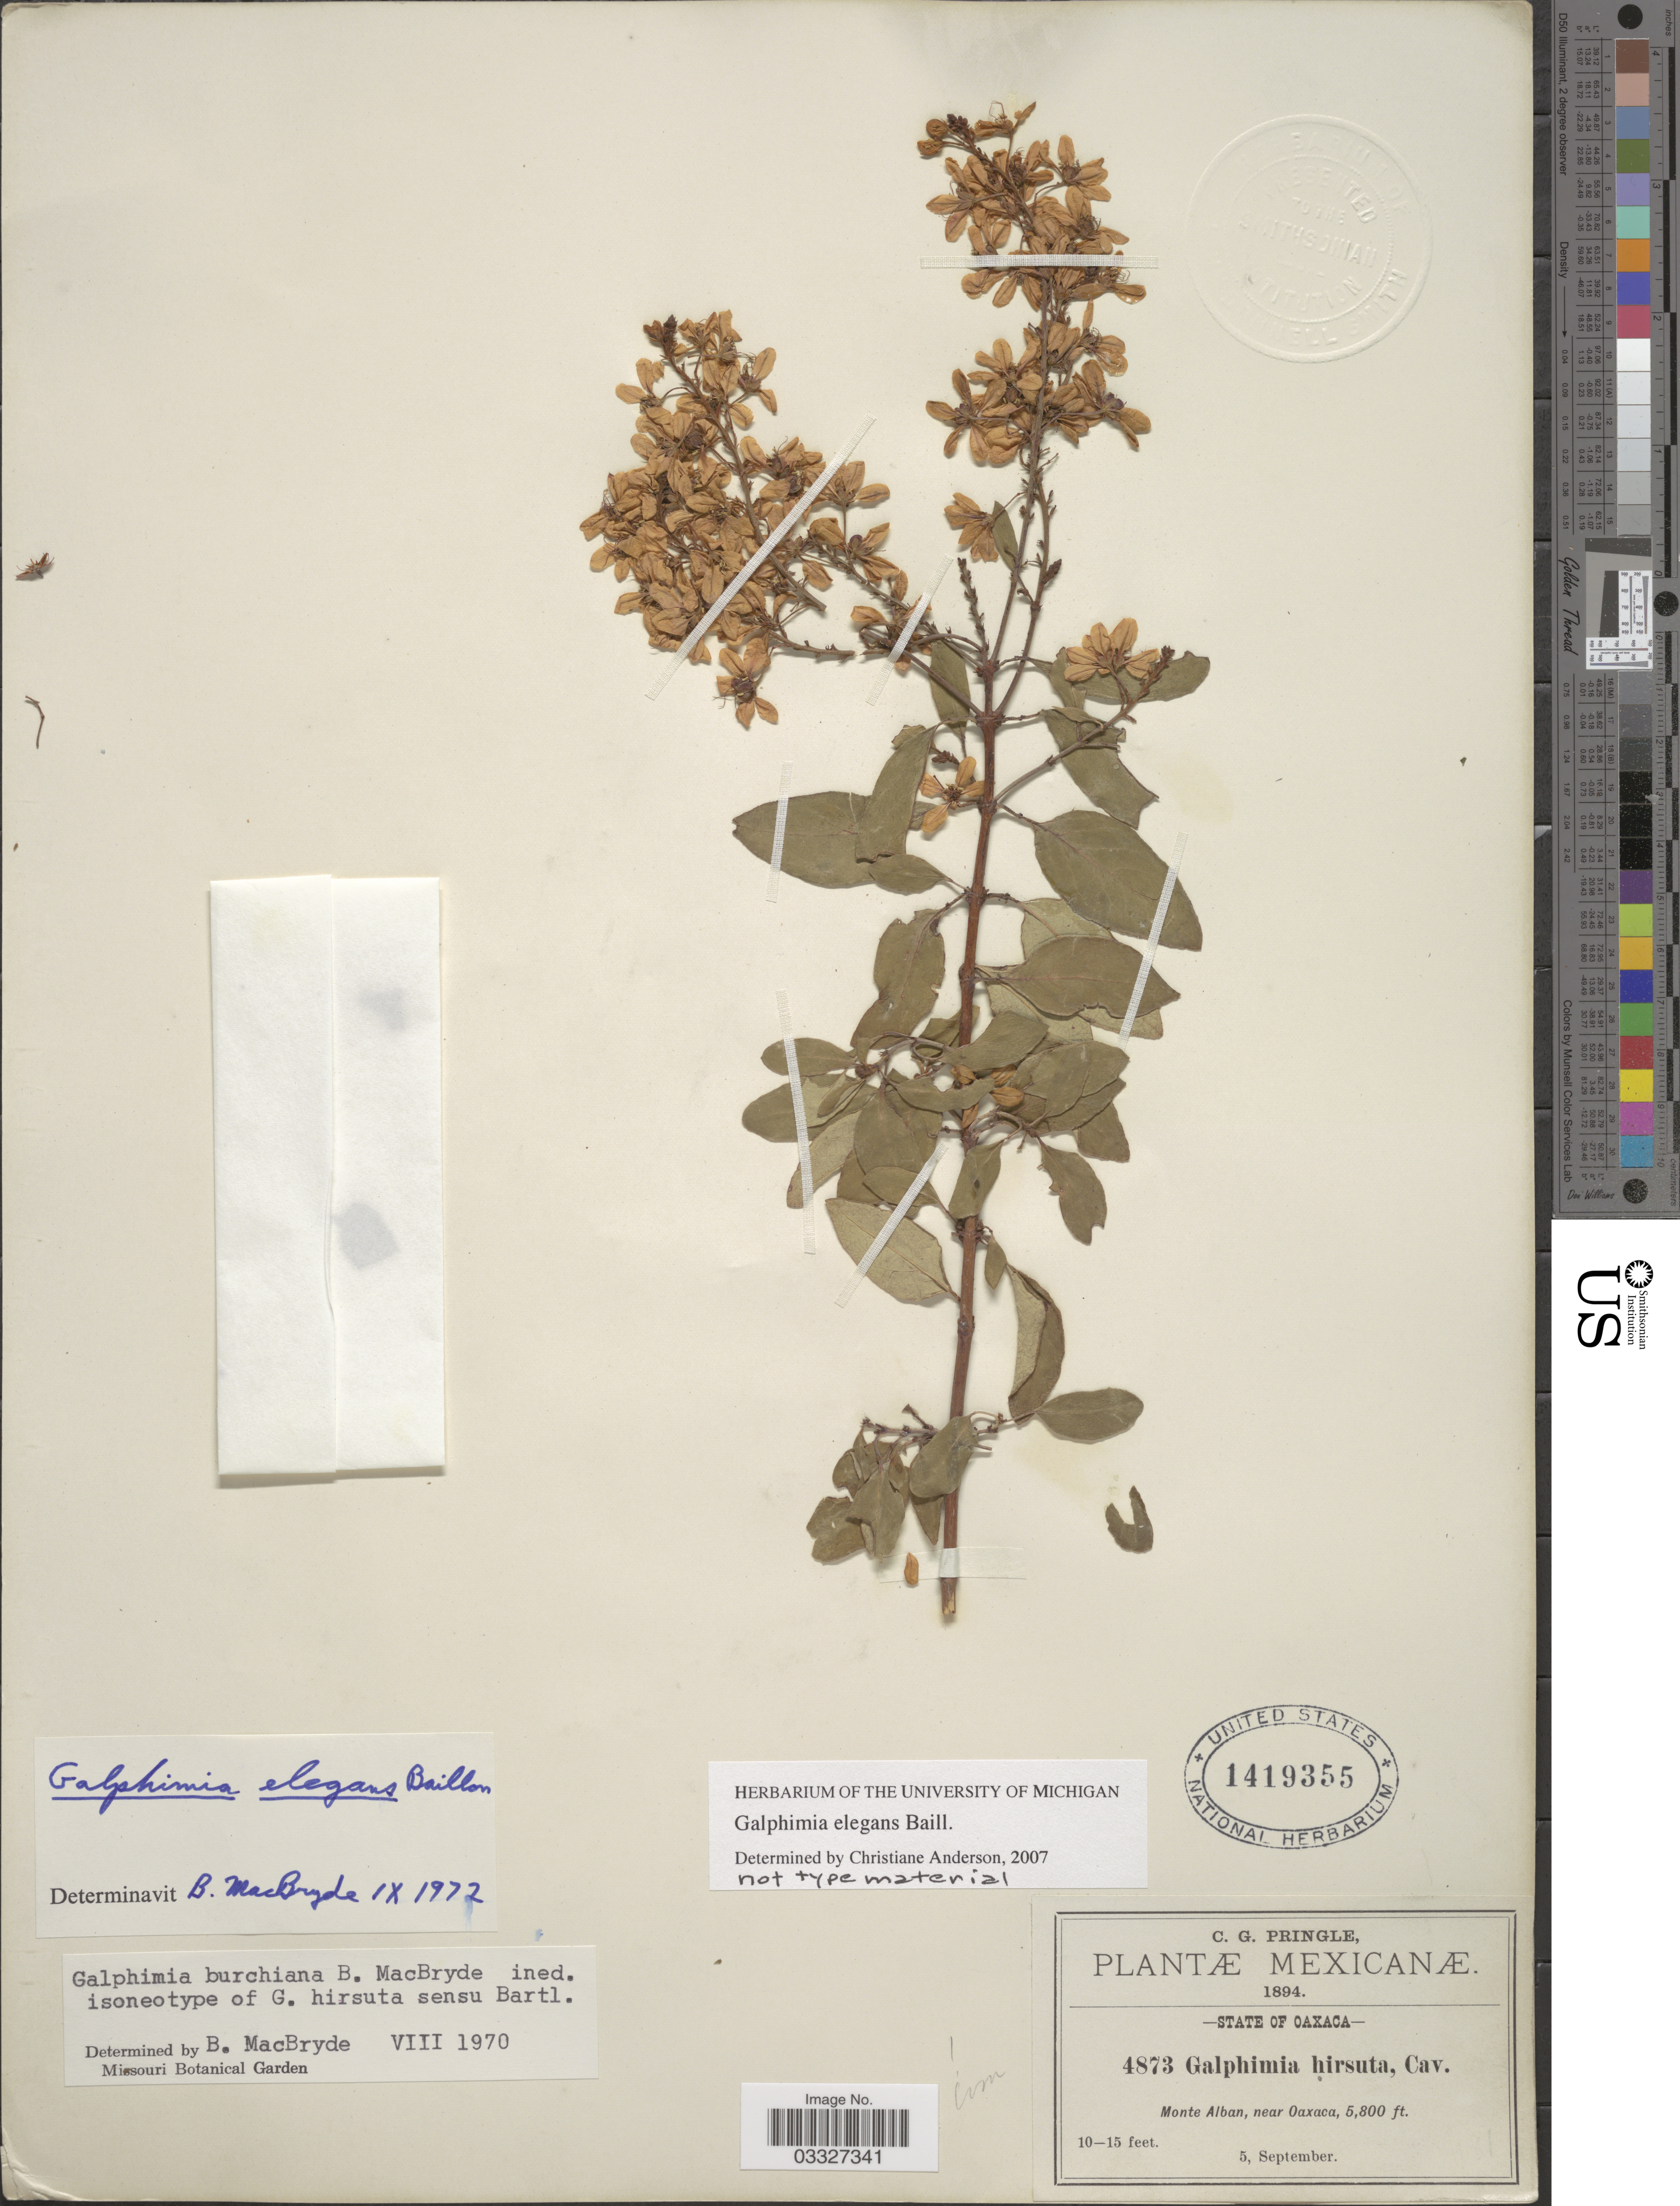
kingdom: Plantae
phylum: Tracheophyta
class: Magnoliopsida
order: Malpighiales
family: Malpighiaceae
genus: Galphimia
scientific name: Galphimia elegans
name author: Baill.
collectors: C. G. Pringle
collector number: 4873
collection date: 1894-09-05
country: Mexico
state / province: Oaxaca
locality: Monte Alban, near Oaxaca.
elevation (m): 1768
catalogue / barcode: US 1419355